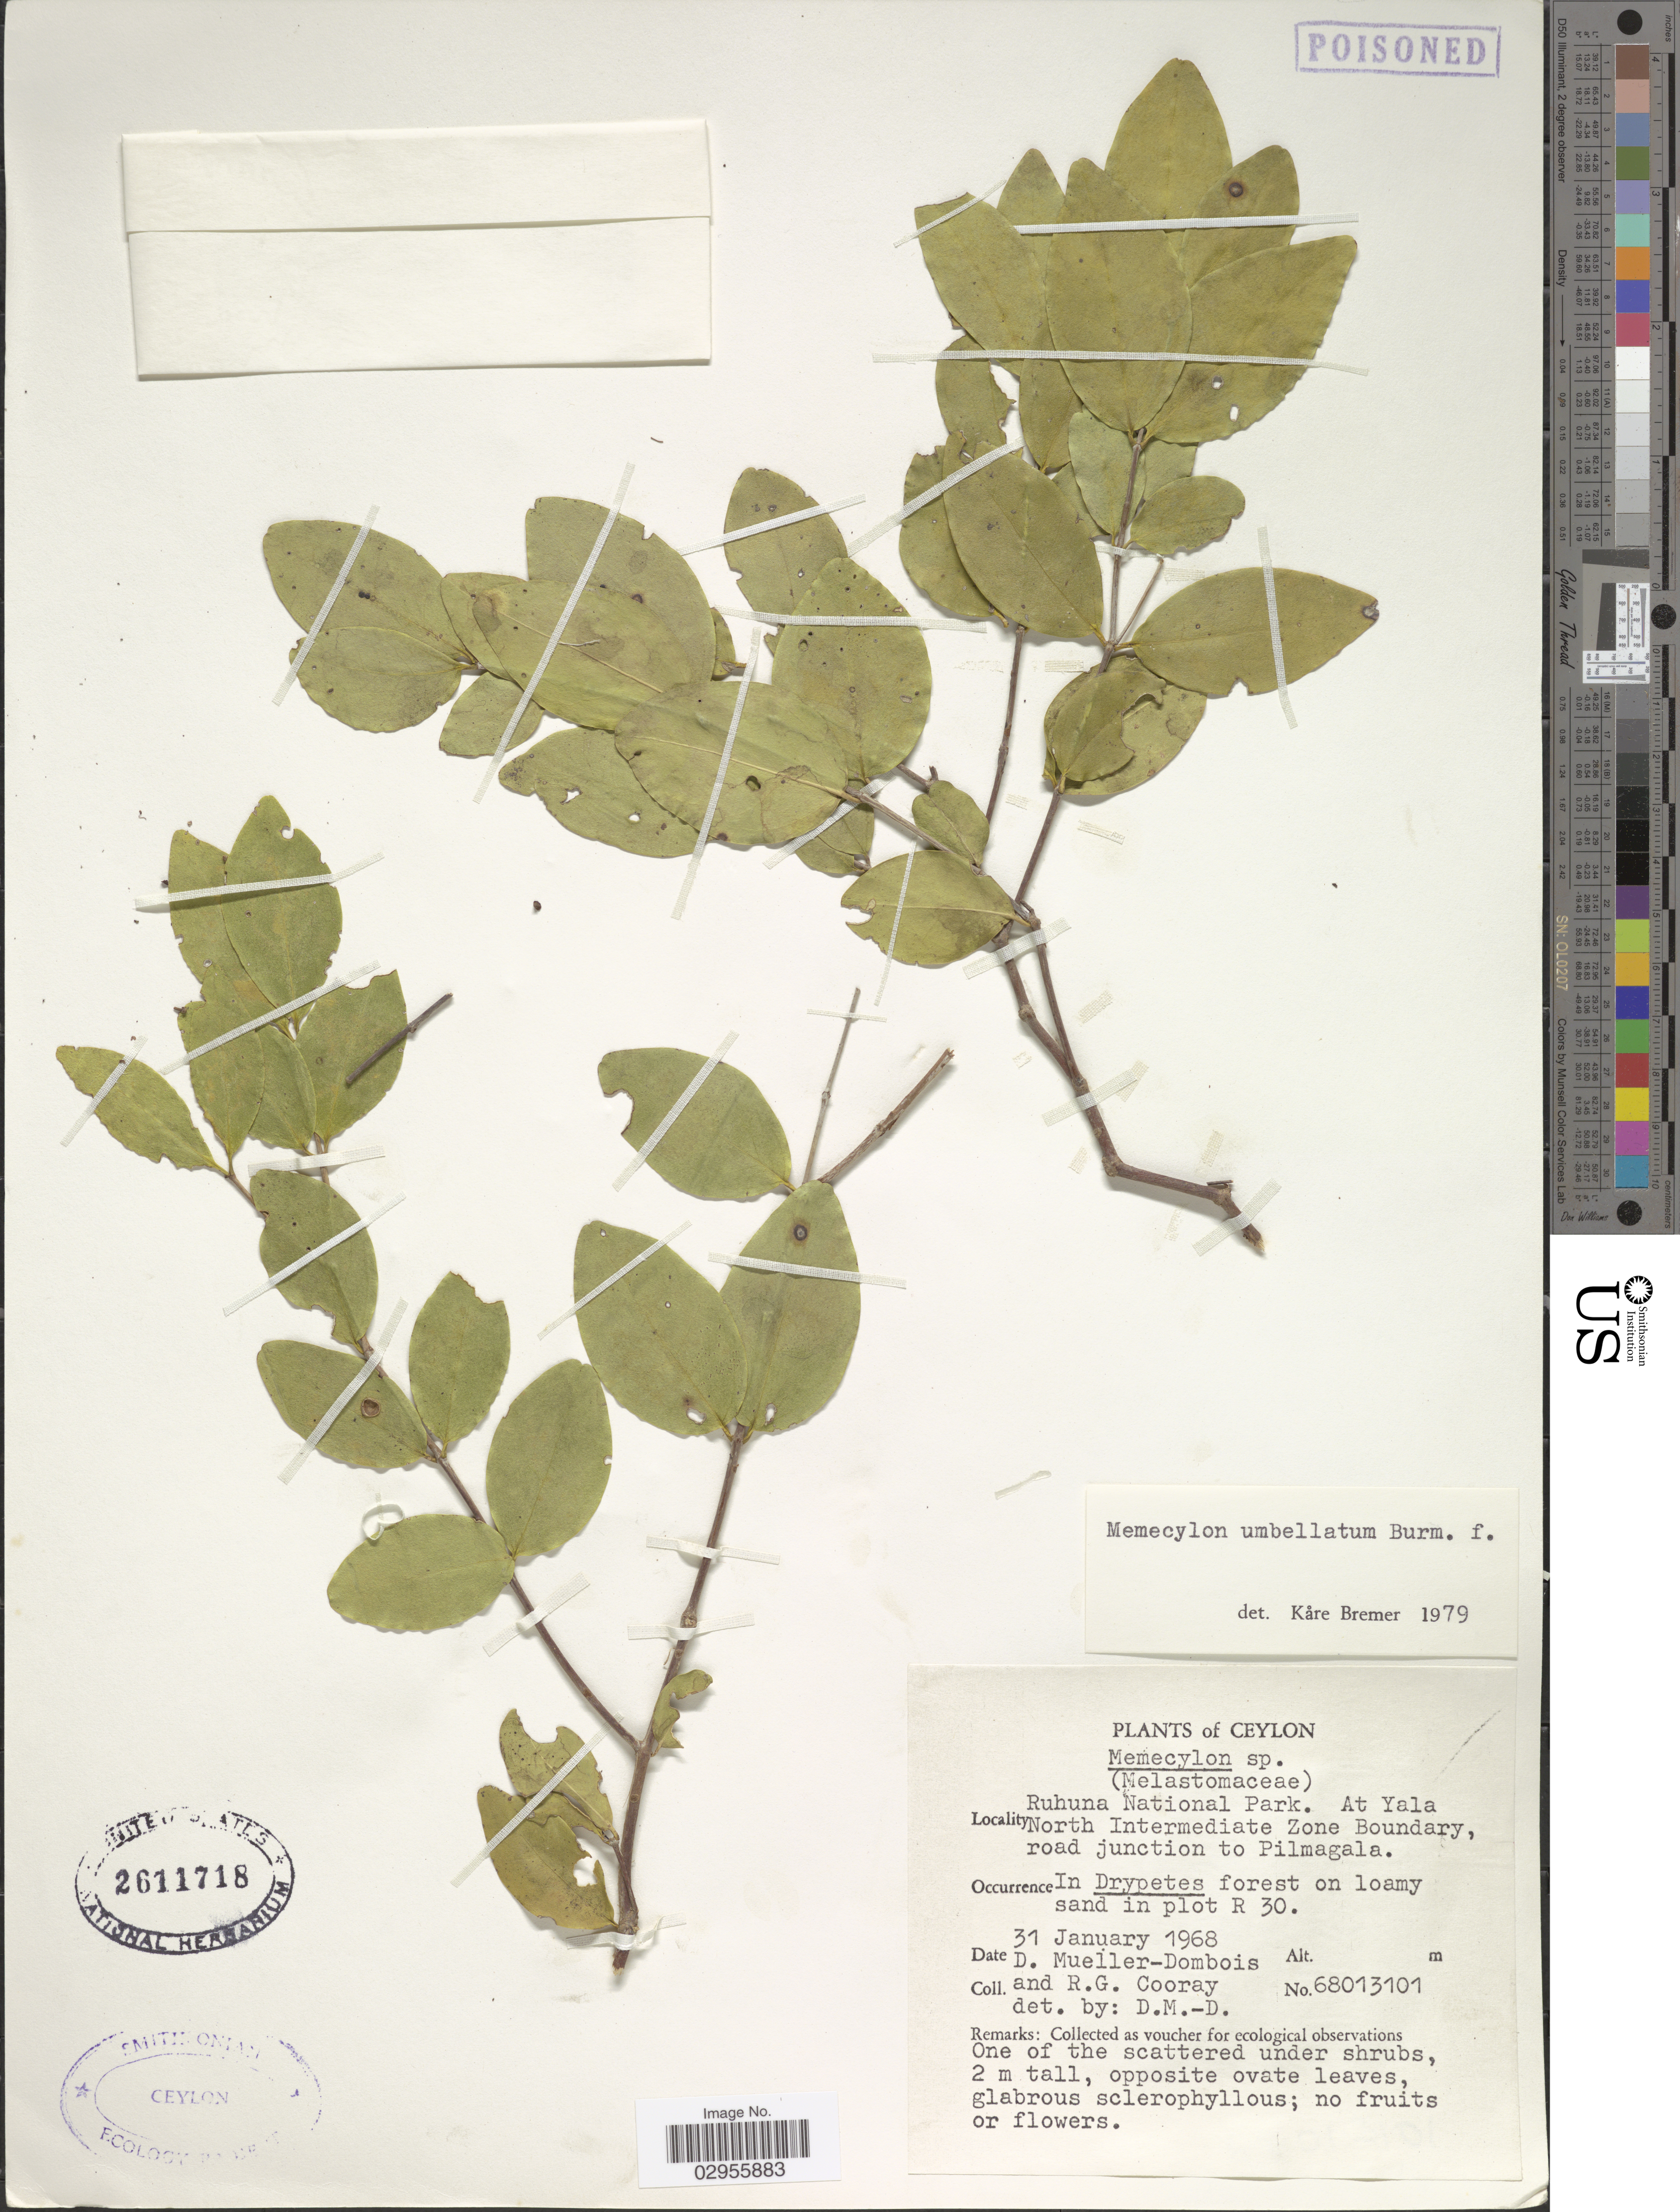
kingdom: Plantae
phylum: Tracheophyta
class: Magnoliopsida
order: Myrtales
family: Melastomataceae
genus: Memecylon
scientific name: Memecylon umbellatum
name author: Burm. f.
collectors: D. Mueller-Dombois & R. Cooray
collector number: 68013101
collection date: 1968-01-31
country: Sri Lanka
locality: Ceylon. Ruhuna National Park. At Yala North Intermediate Zone Boundary, road junction to Pilmagala. Plot R 30.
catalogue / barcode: US 2611718